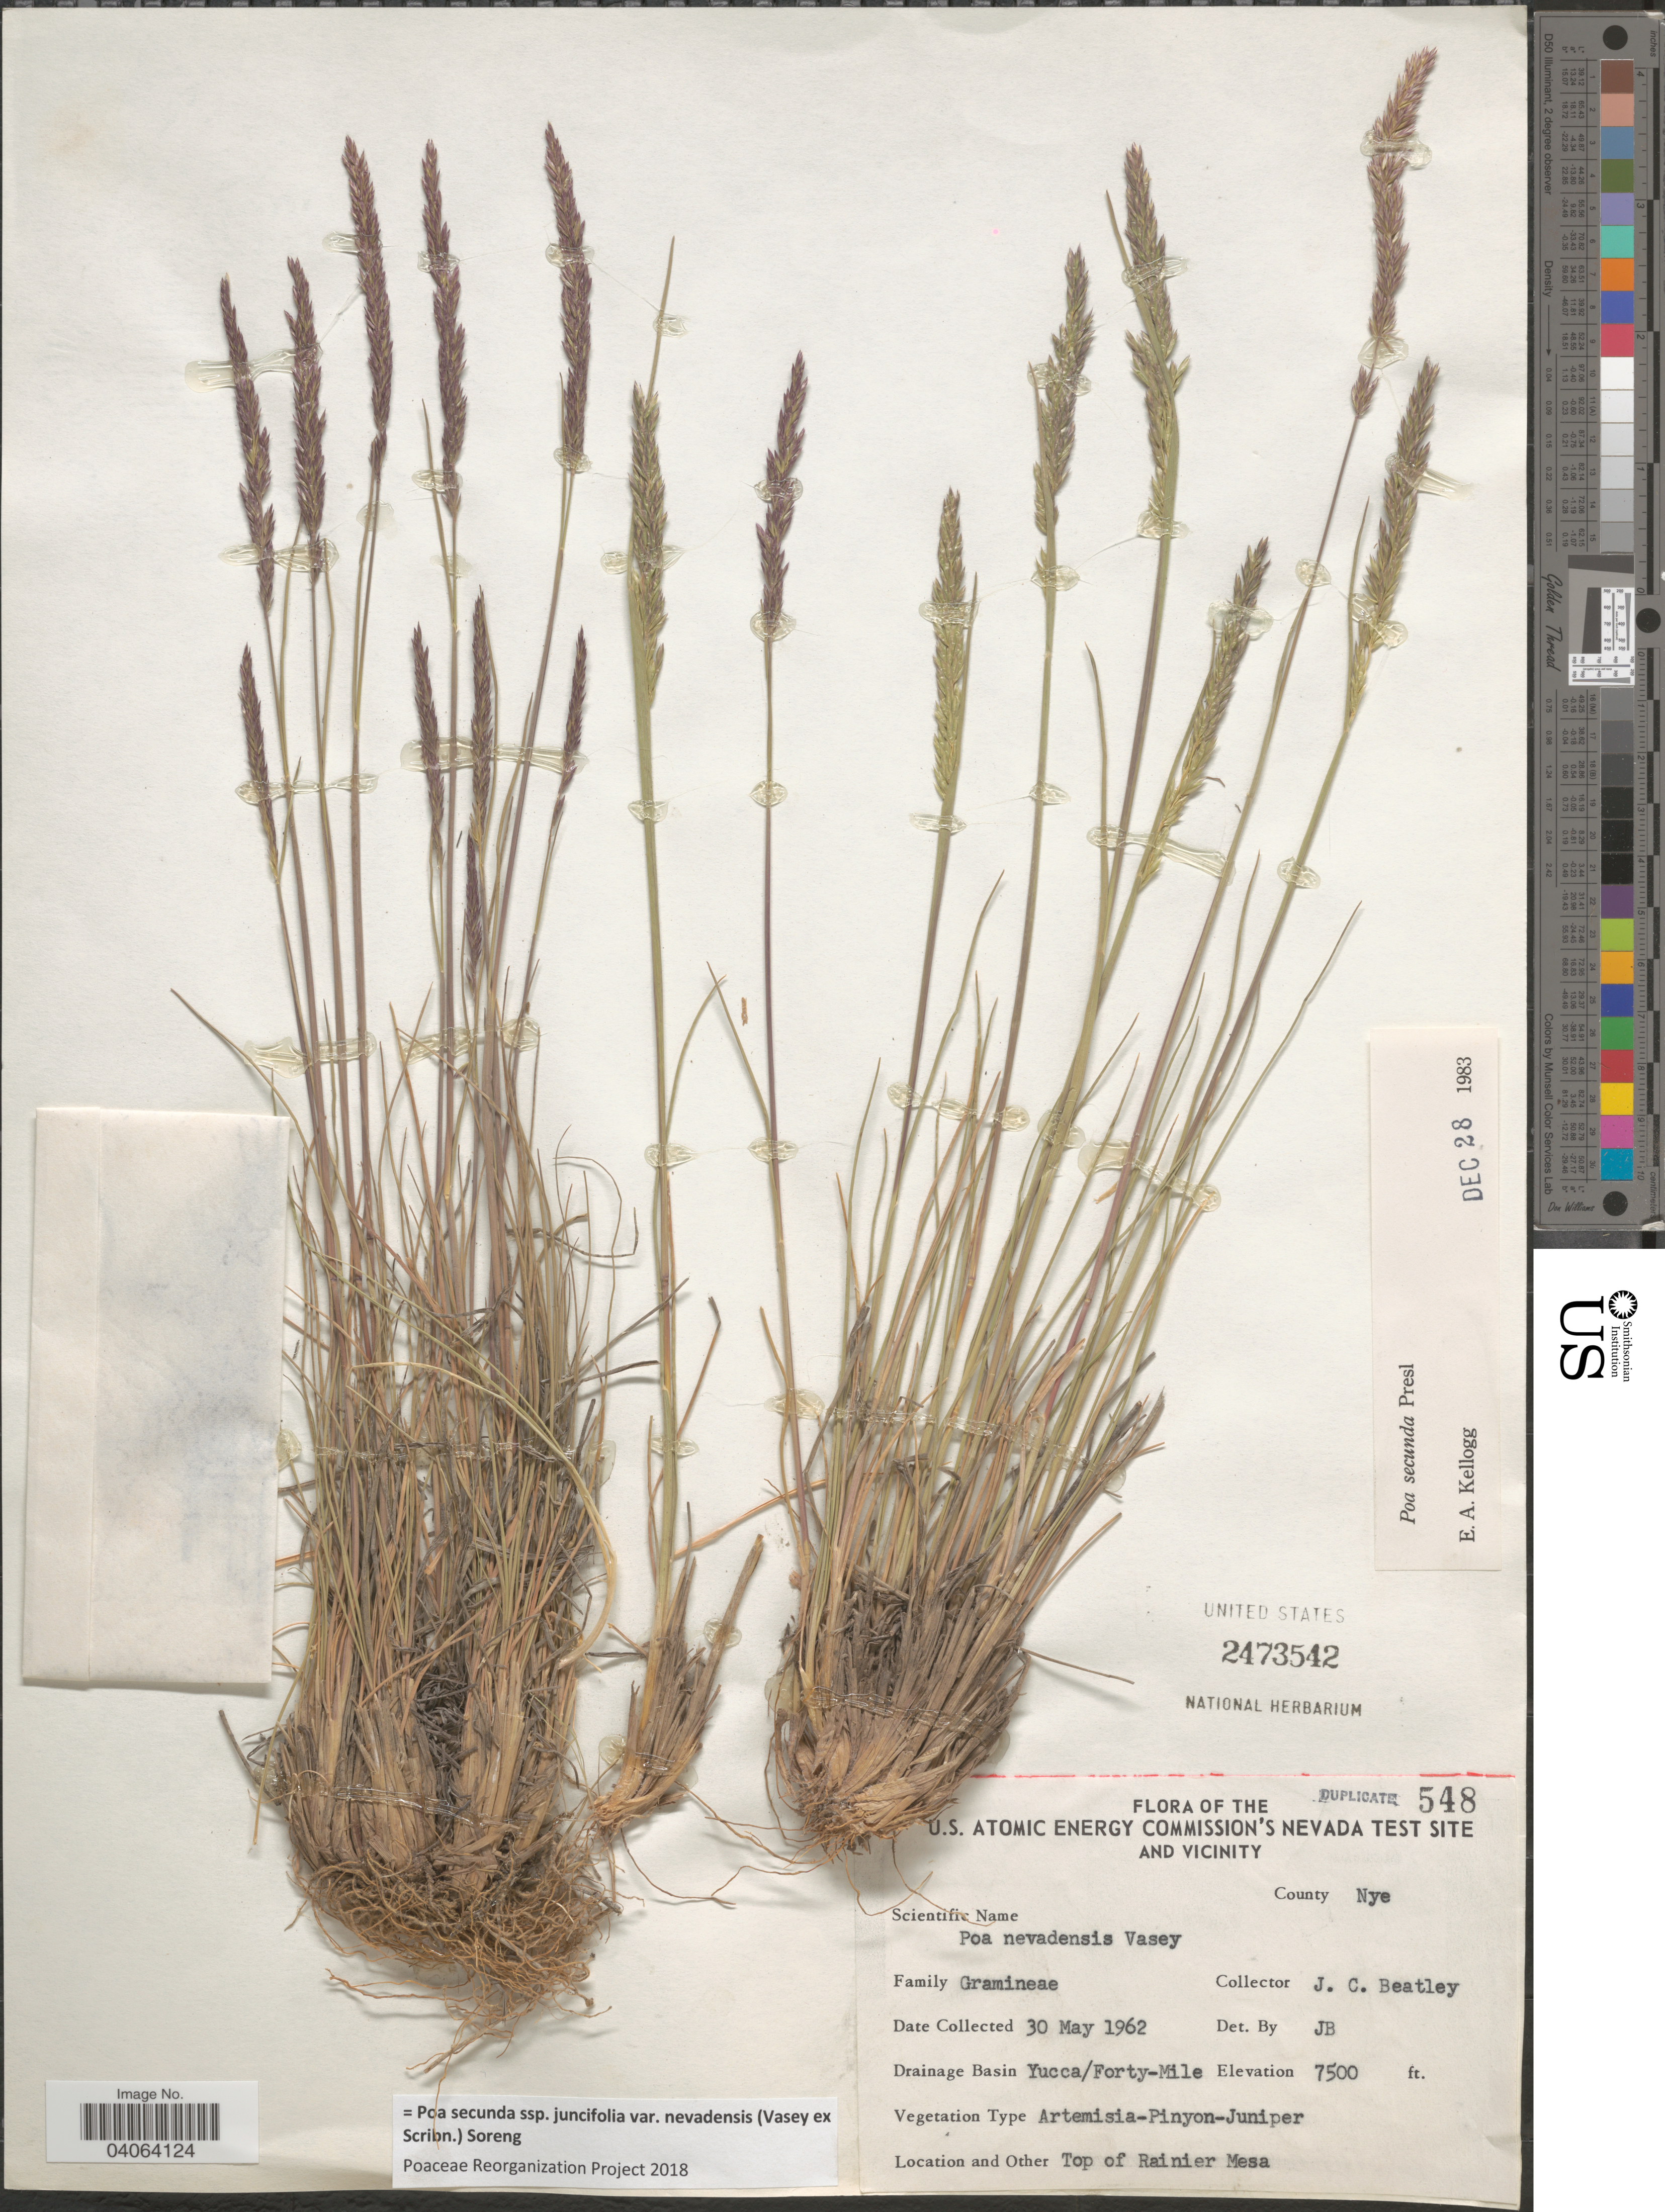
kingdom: Plantae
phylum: Tracheophyta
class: Liliopsida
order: Poales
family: Poaceae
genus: Poa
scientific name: Poa secunda subsp. juncifolia var. nevadensis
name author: (Vasey ex Scribn.) Soreng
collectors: J. C. Beatley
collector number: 548?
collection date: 1962-05-30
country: United States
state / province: Nevada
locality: The U.S. Atomic Energy Commission's Nevada Test Site and vicinity. County Nye. Drainage Basin Yucca/Forty-Mile. Top of Rainier Mesa.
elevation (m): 2286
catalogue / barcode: US 2473542